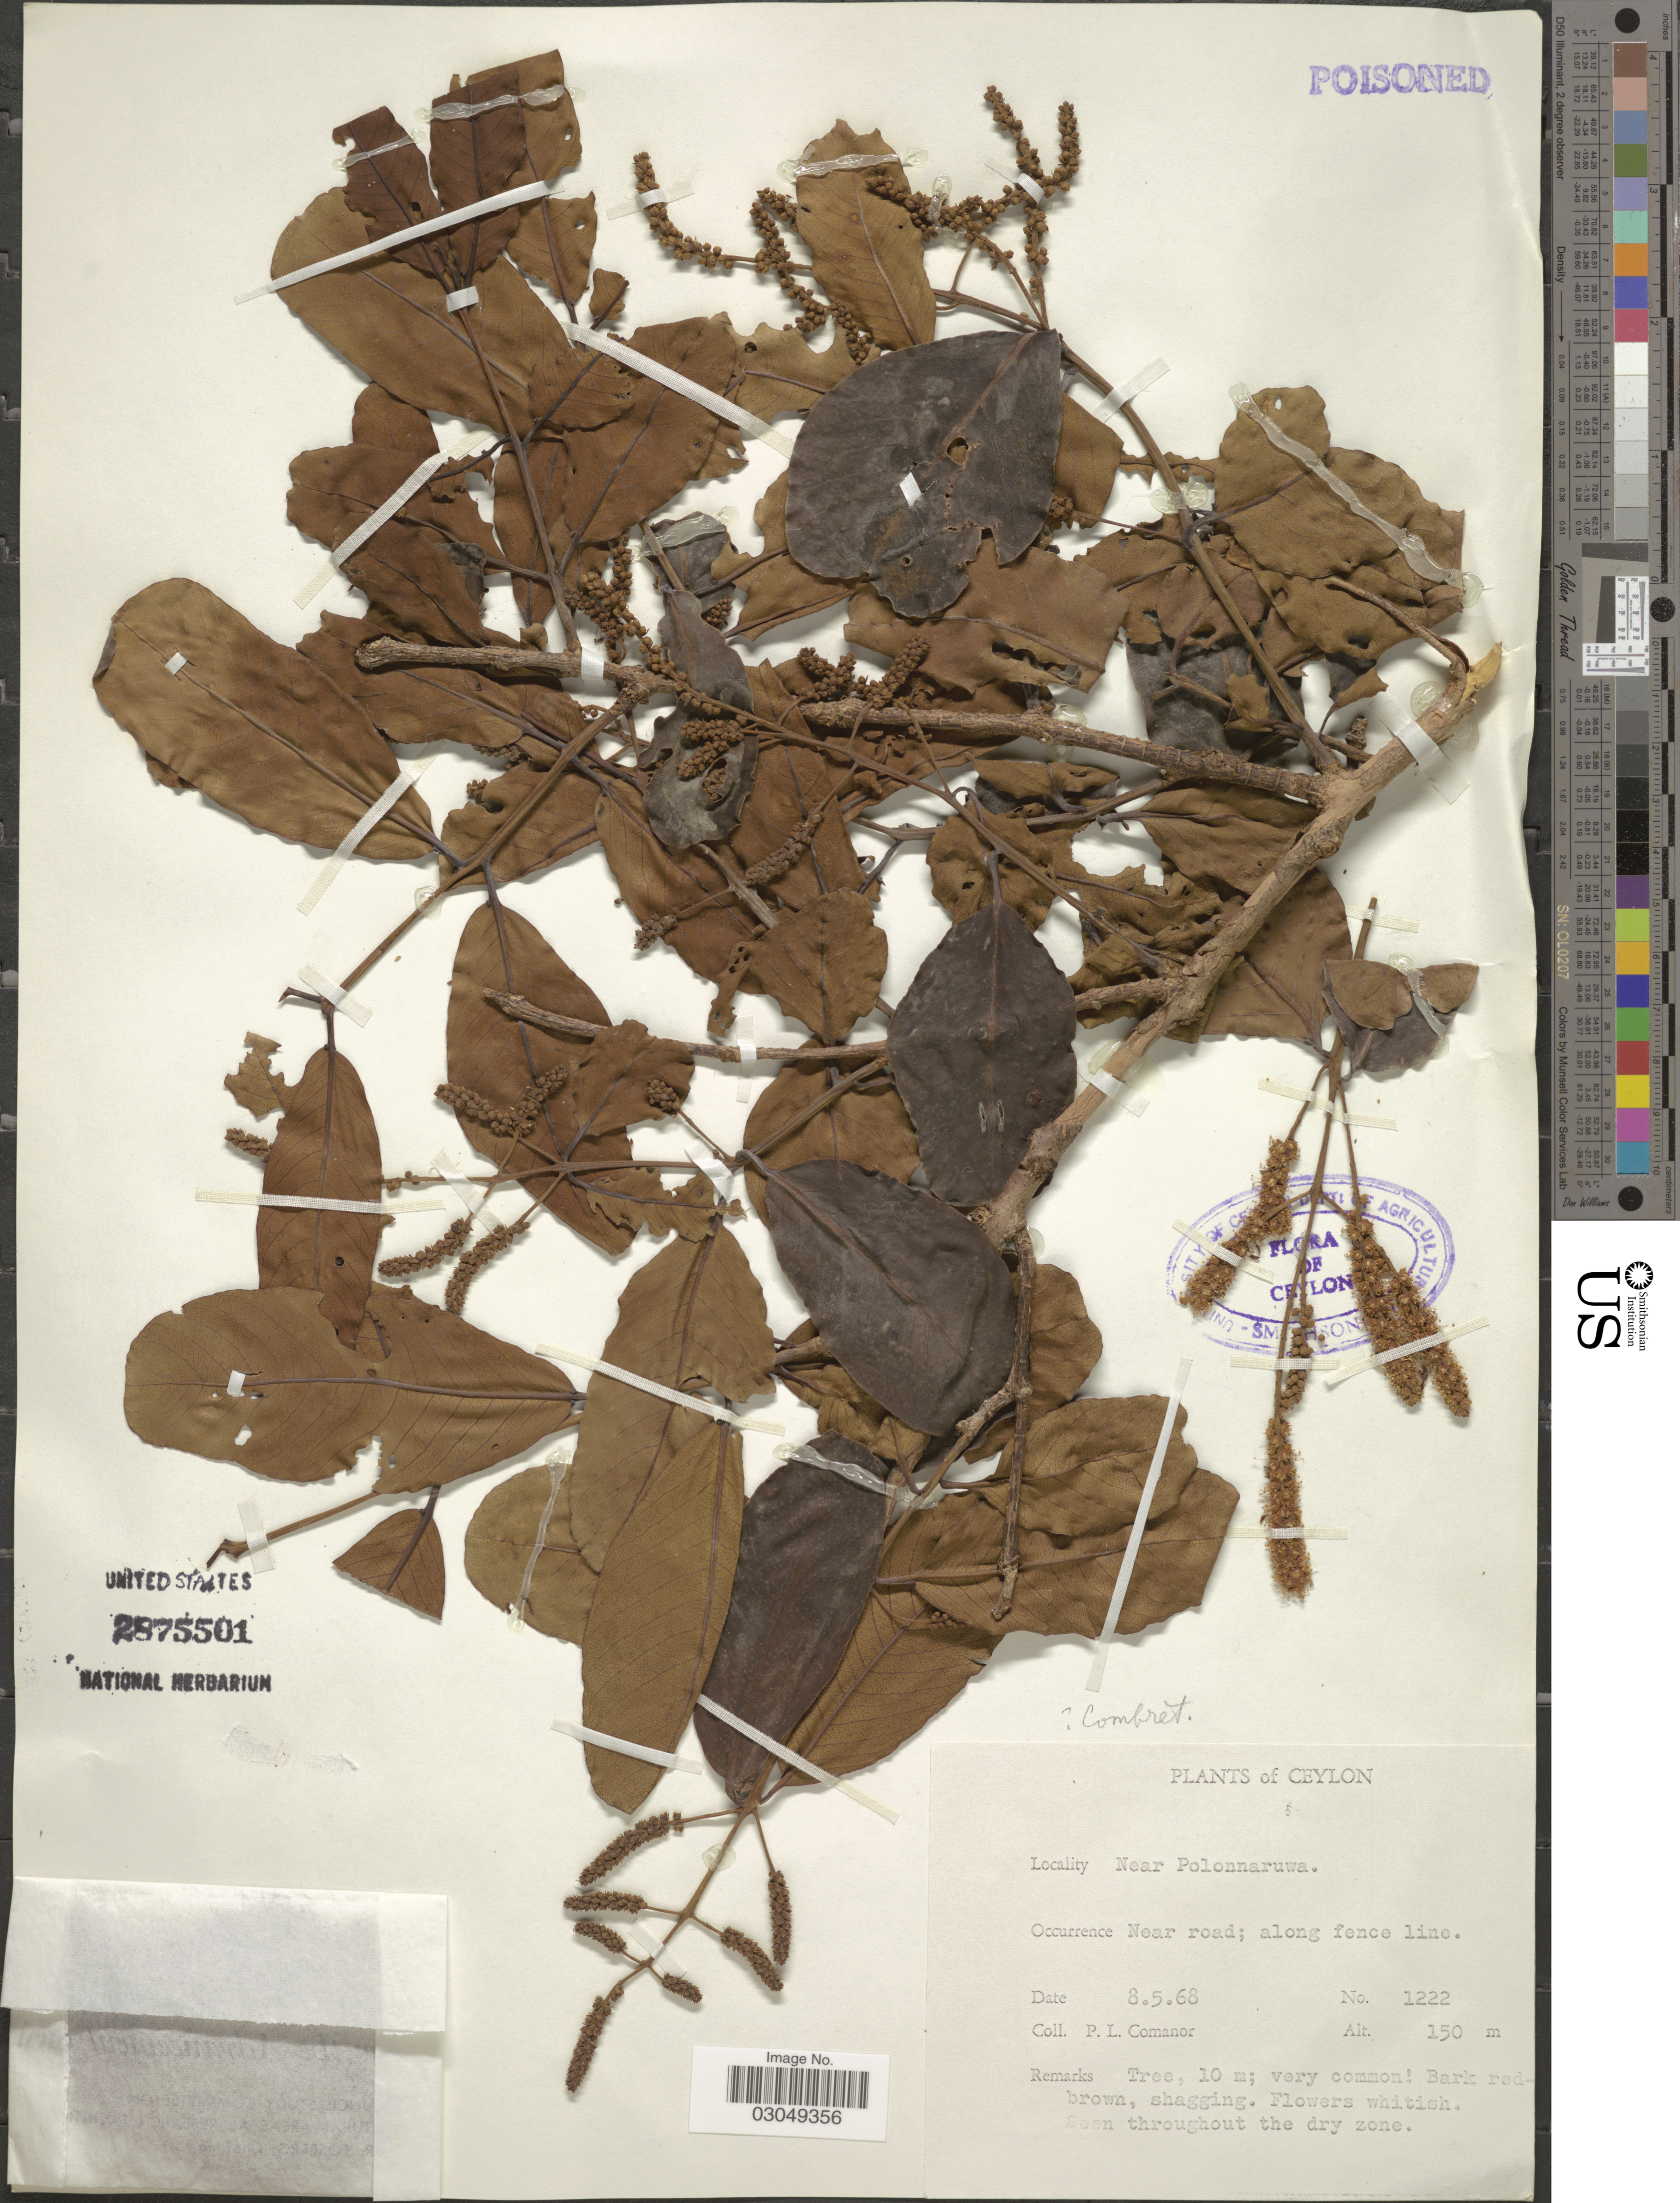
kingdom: Plantae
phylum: Tracheophyta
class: Magnoliopsida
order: Myrtales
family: Combretaceae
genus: Terminalia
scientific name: Terminalia arjuna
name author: (Roxb. ex DC.) Wight & Arn.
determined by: Harriman, N.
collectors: P. Comanor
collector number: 1222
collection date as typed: Transcribed d/m/y: 8/5/68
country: Sri Lanka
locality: Ceylon. Near Polonnaruwa. Near road; along fence line.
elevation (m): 150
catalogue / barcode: US 2875501